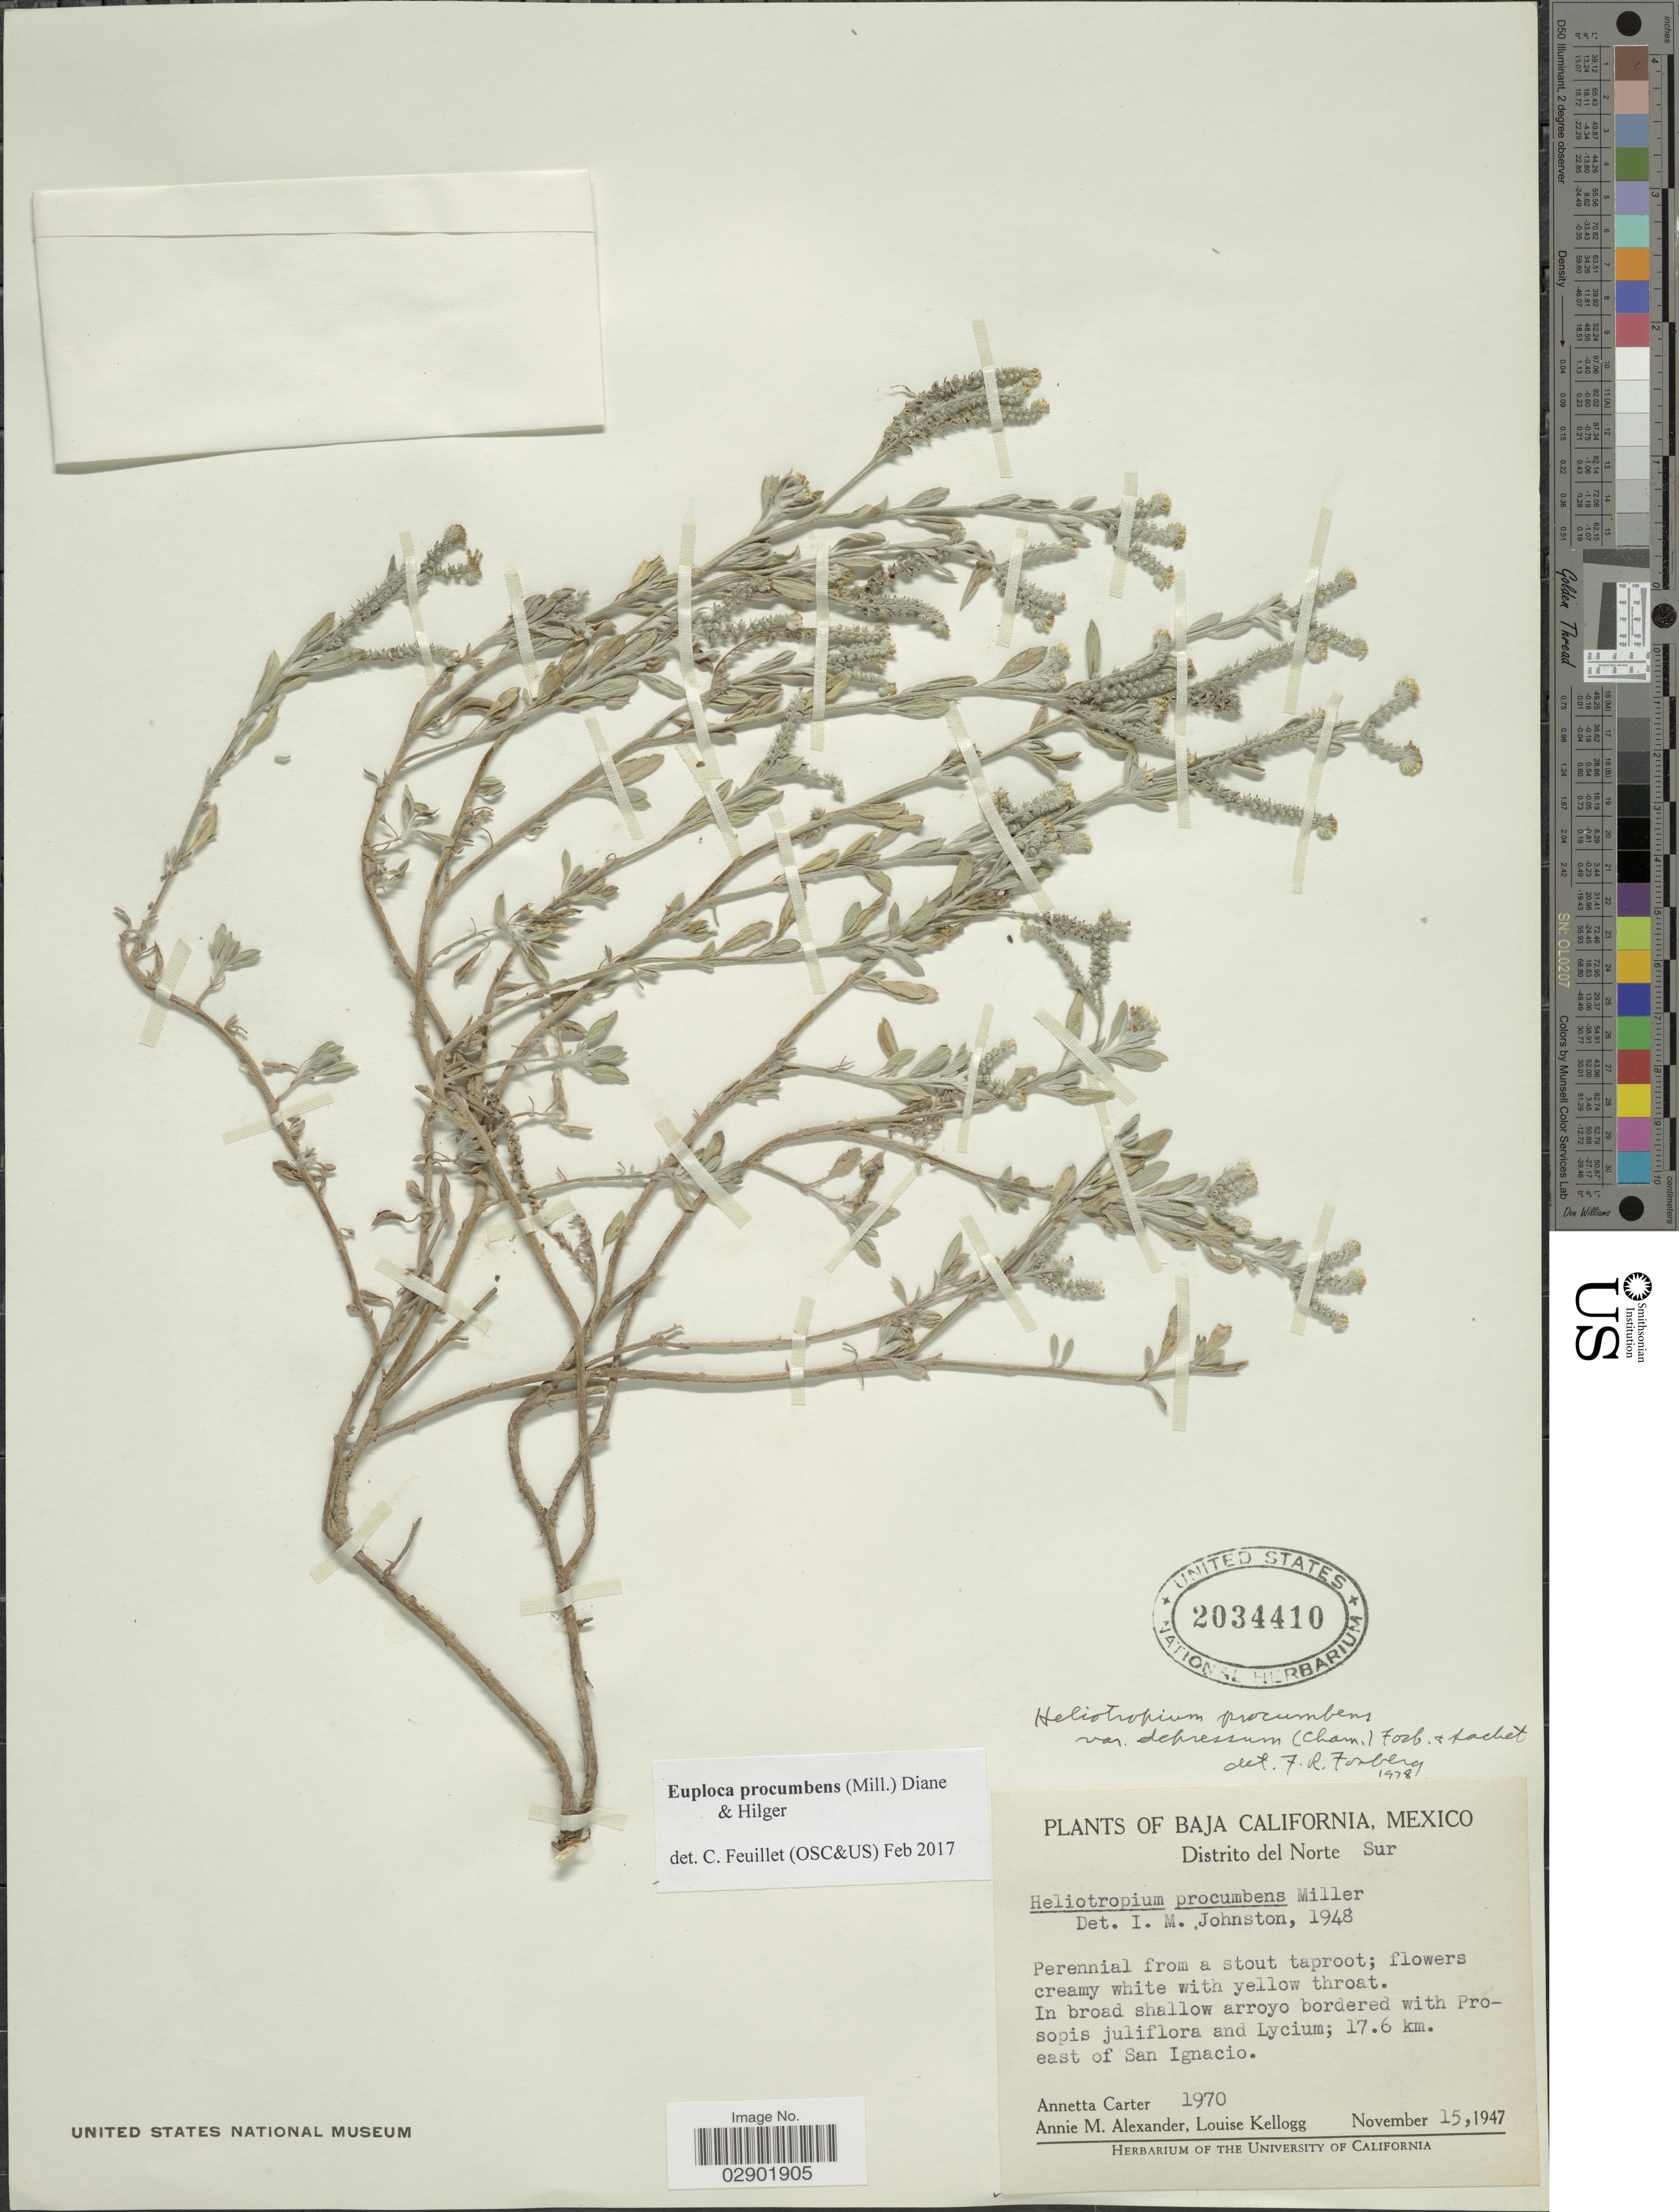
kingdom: Plantae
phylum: Tracheophyta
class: Magnoliopsida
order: Boraginales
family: Heliotropiaceae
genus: Euploca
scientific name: Euploca procumbens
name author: (Mill.) Diane & Hilger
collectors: A. Carter, A. M. Alexander & L. Kellog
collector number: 1970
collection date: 1947-11-15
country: Mexico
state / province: Baja California Norte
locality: Distrito del Norte Sur; 17.6 km. east of San Ignacio.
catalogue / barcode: US 2034410